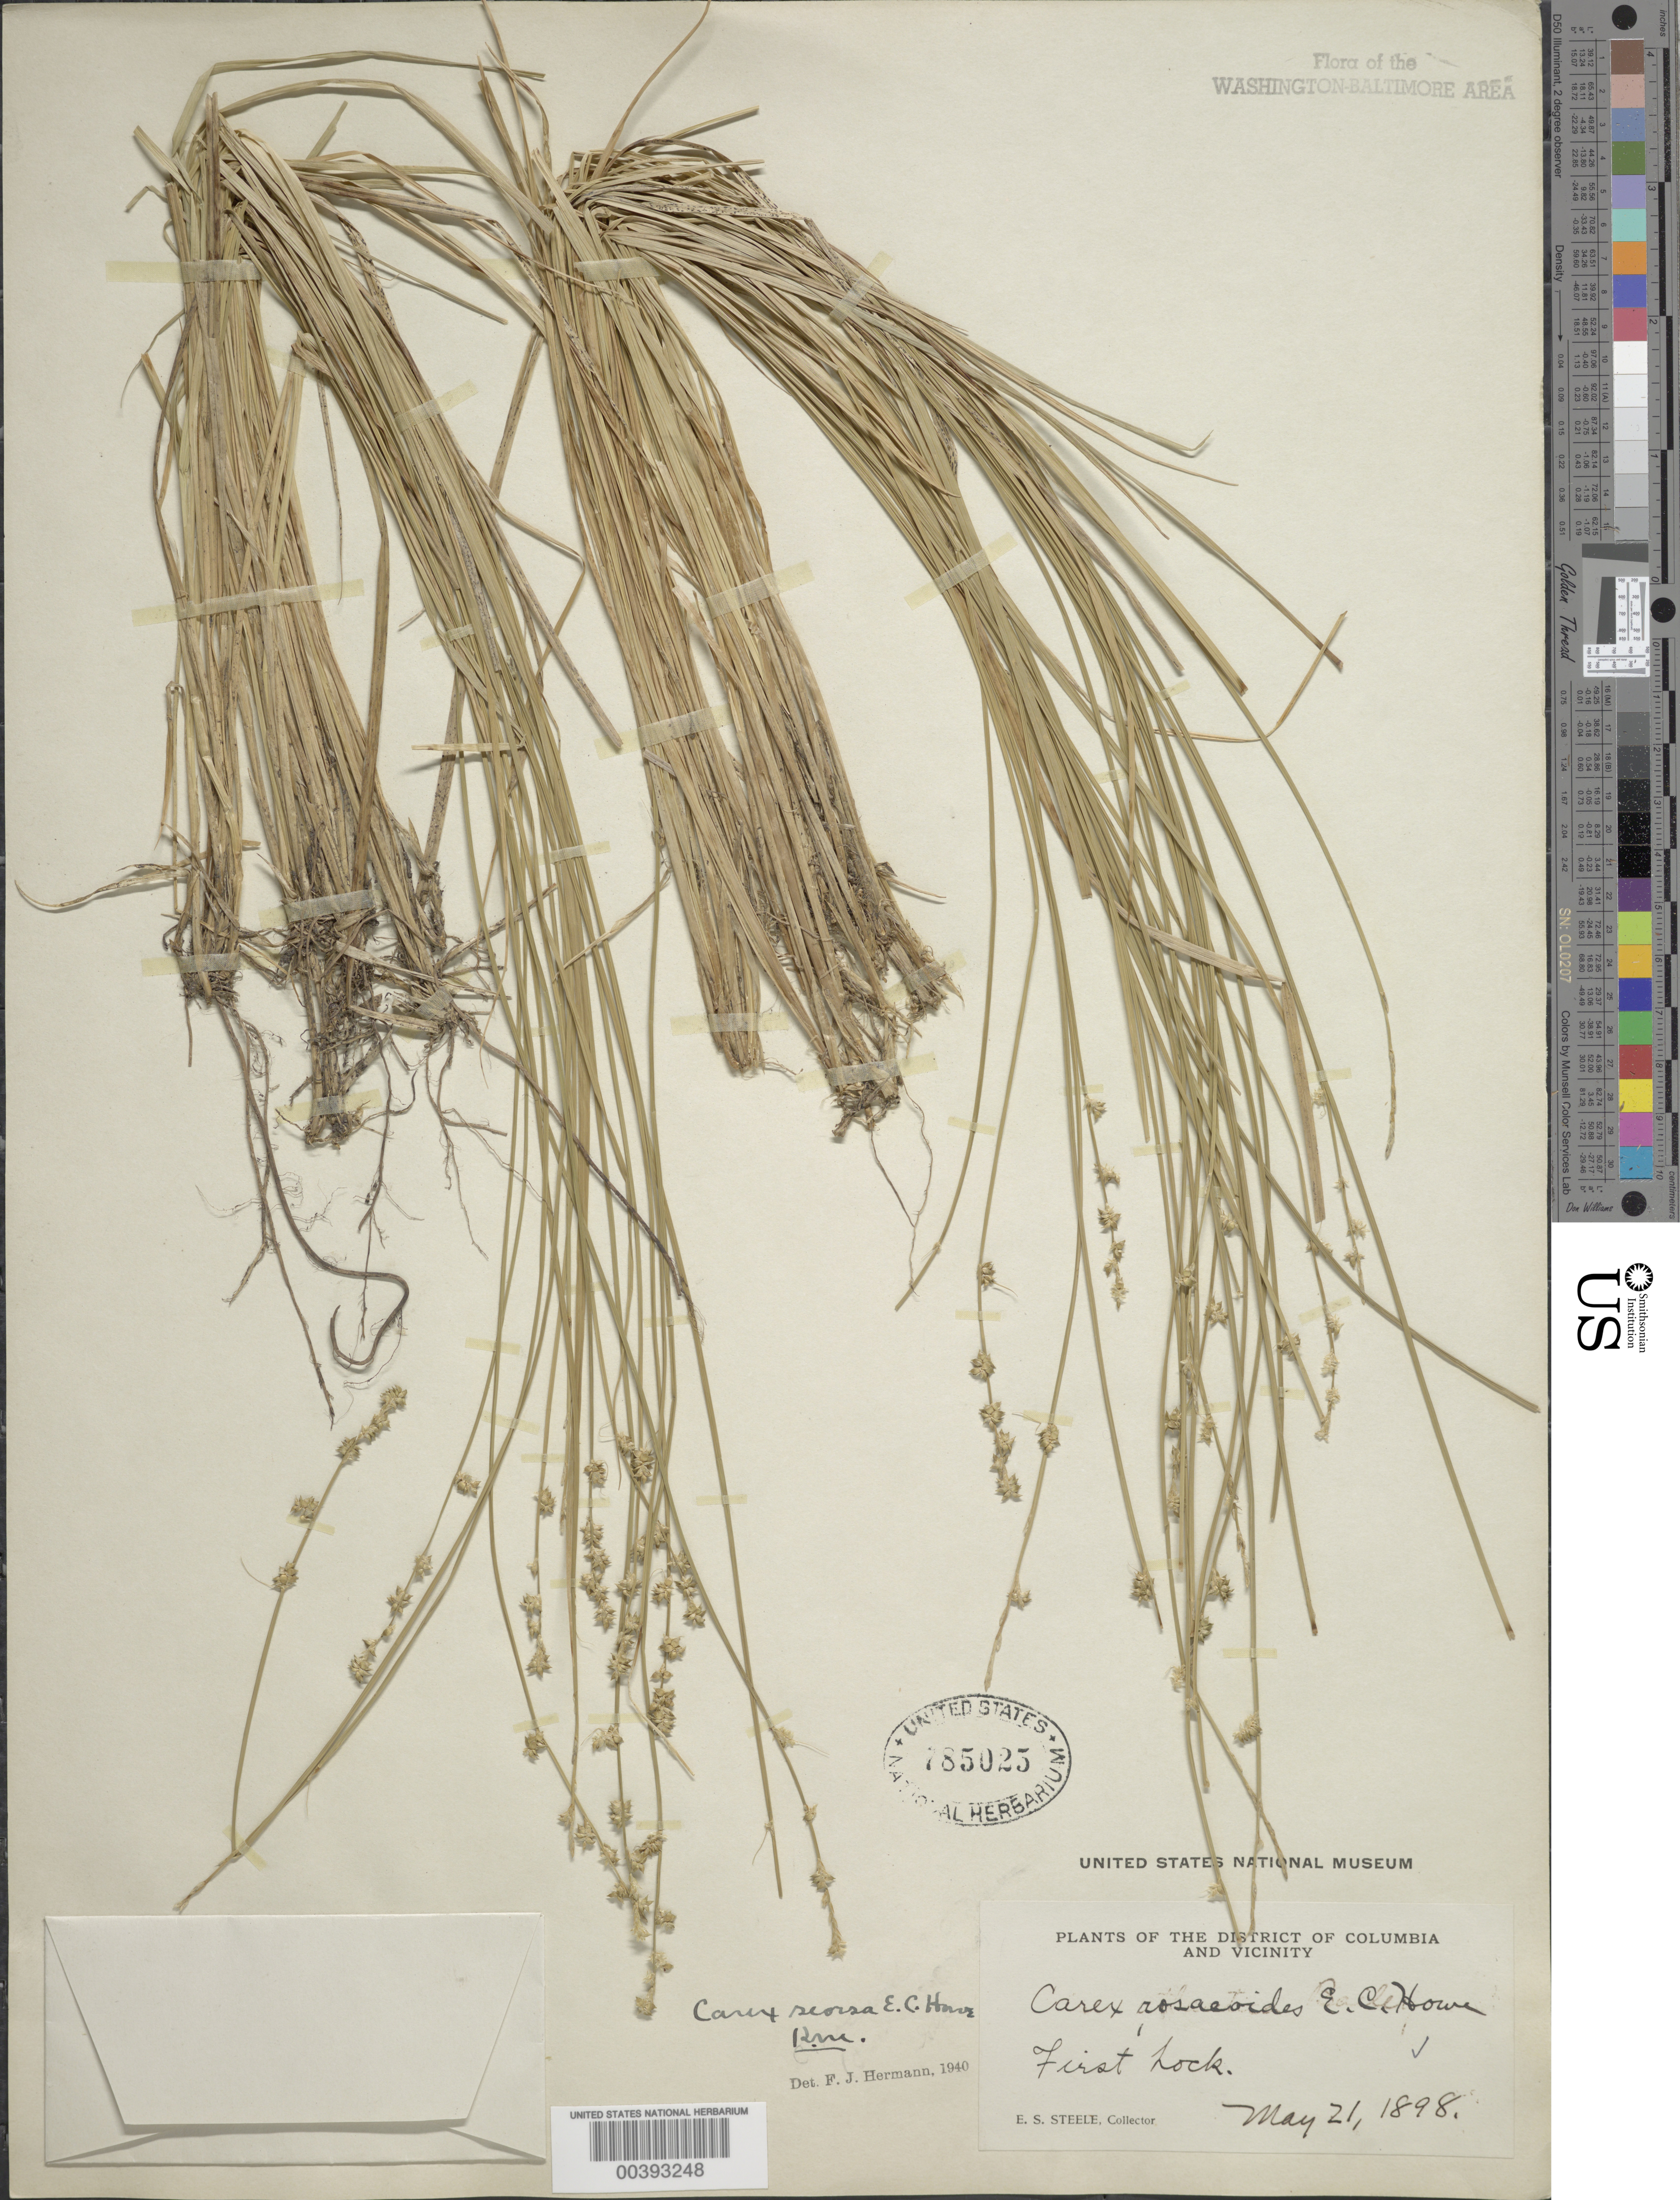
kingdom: Plantae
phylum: Tracheophyta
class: Liliopsida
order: Poales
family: Cyperaceae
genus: Carex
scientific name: Carex seorsa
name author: Howe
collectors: P. C. Standley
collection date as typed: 21 May 1898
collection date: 1898-05-21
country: United States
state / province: District of Columbia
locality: First Lock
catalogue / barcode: US 785025